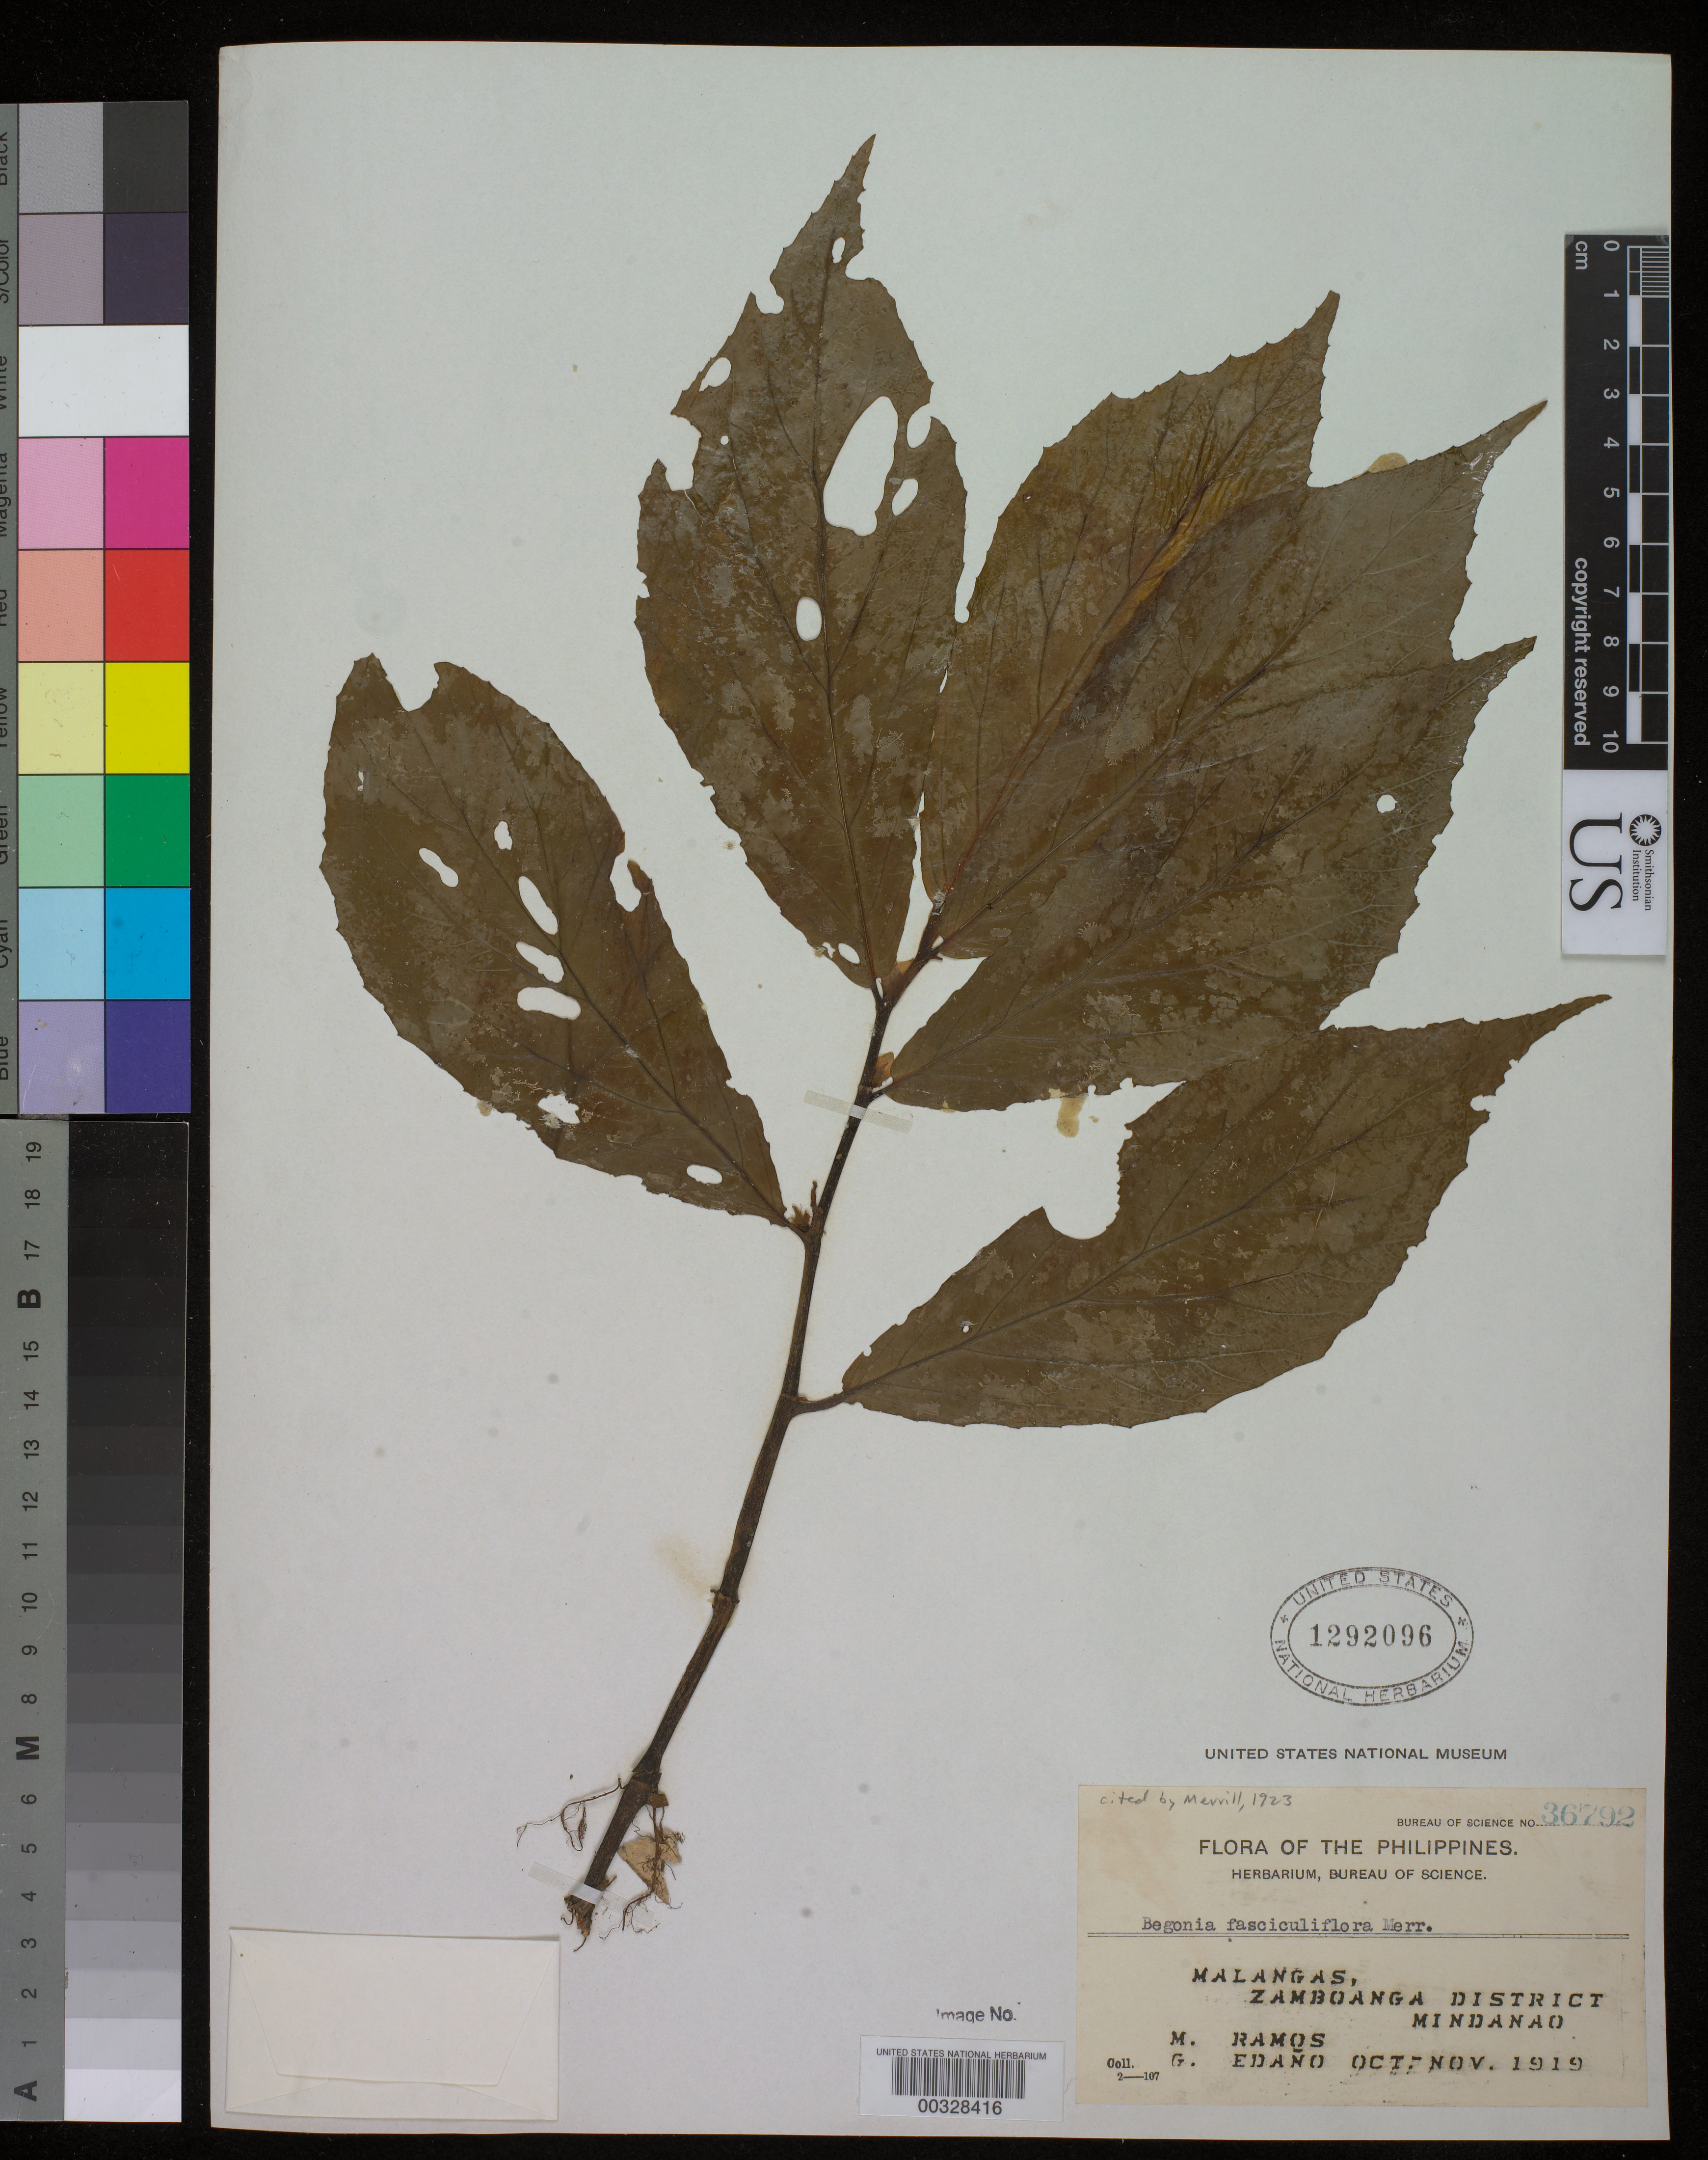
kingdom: Plantae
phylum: Tracheophyta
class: Magnoliopsida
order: Cucurbitales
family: Begoniaceae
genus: Begonia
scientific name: Begonia fasciculiflora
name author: Merr.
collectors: M. Ramos & G. E. Edaño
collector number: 36792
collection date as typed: Oct 1919 to -- Nov 1919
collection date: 1919-10/1919-11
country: Philippines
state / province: Zamboanga Peninsula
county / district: Zamboanga del Norte / Zamboanga del Sur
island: Mindanao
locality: Malangas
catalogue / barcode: US 1292096